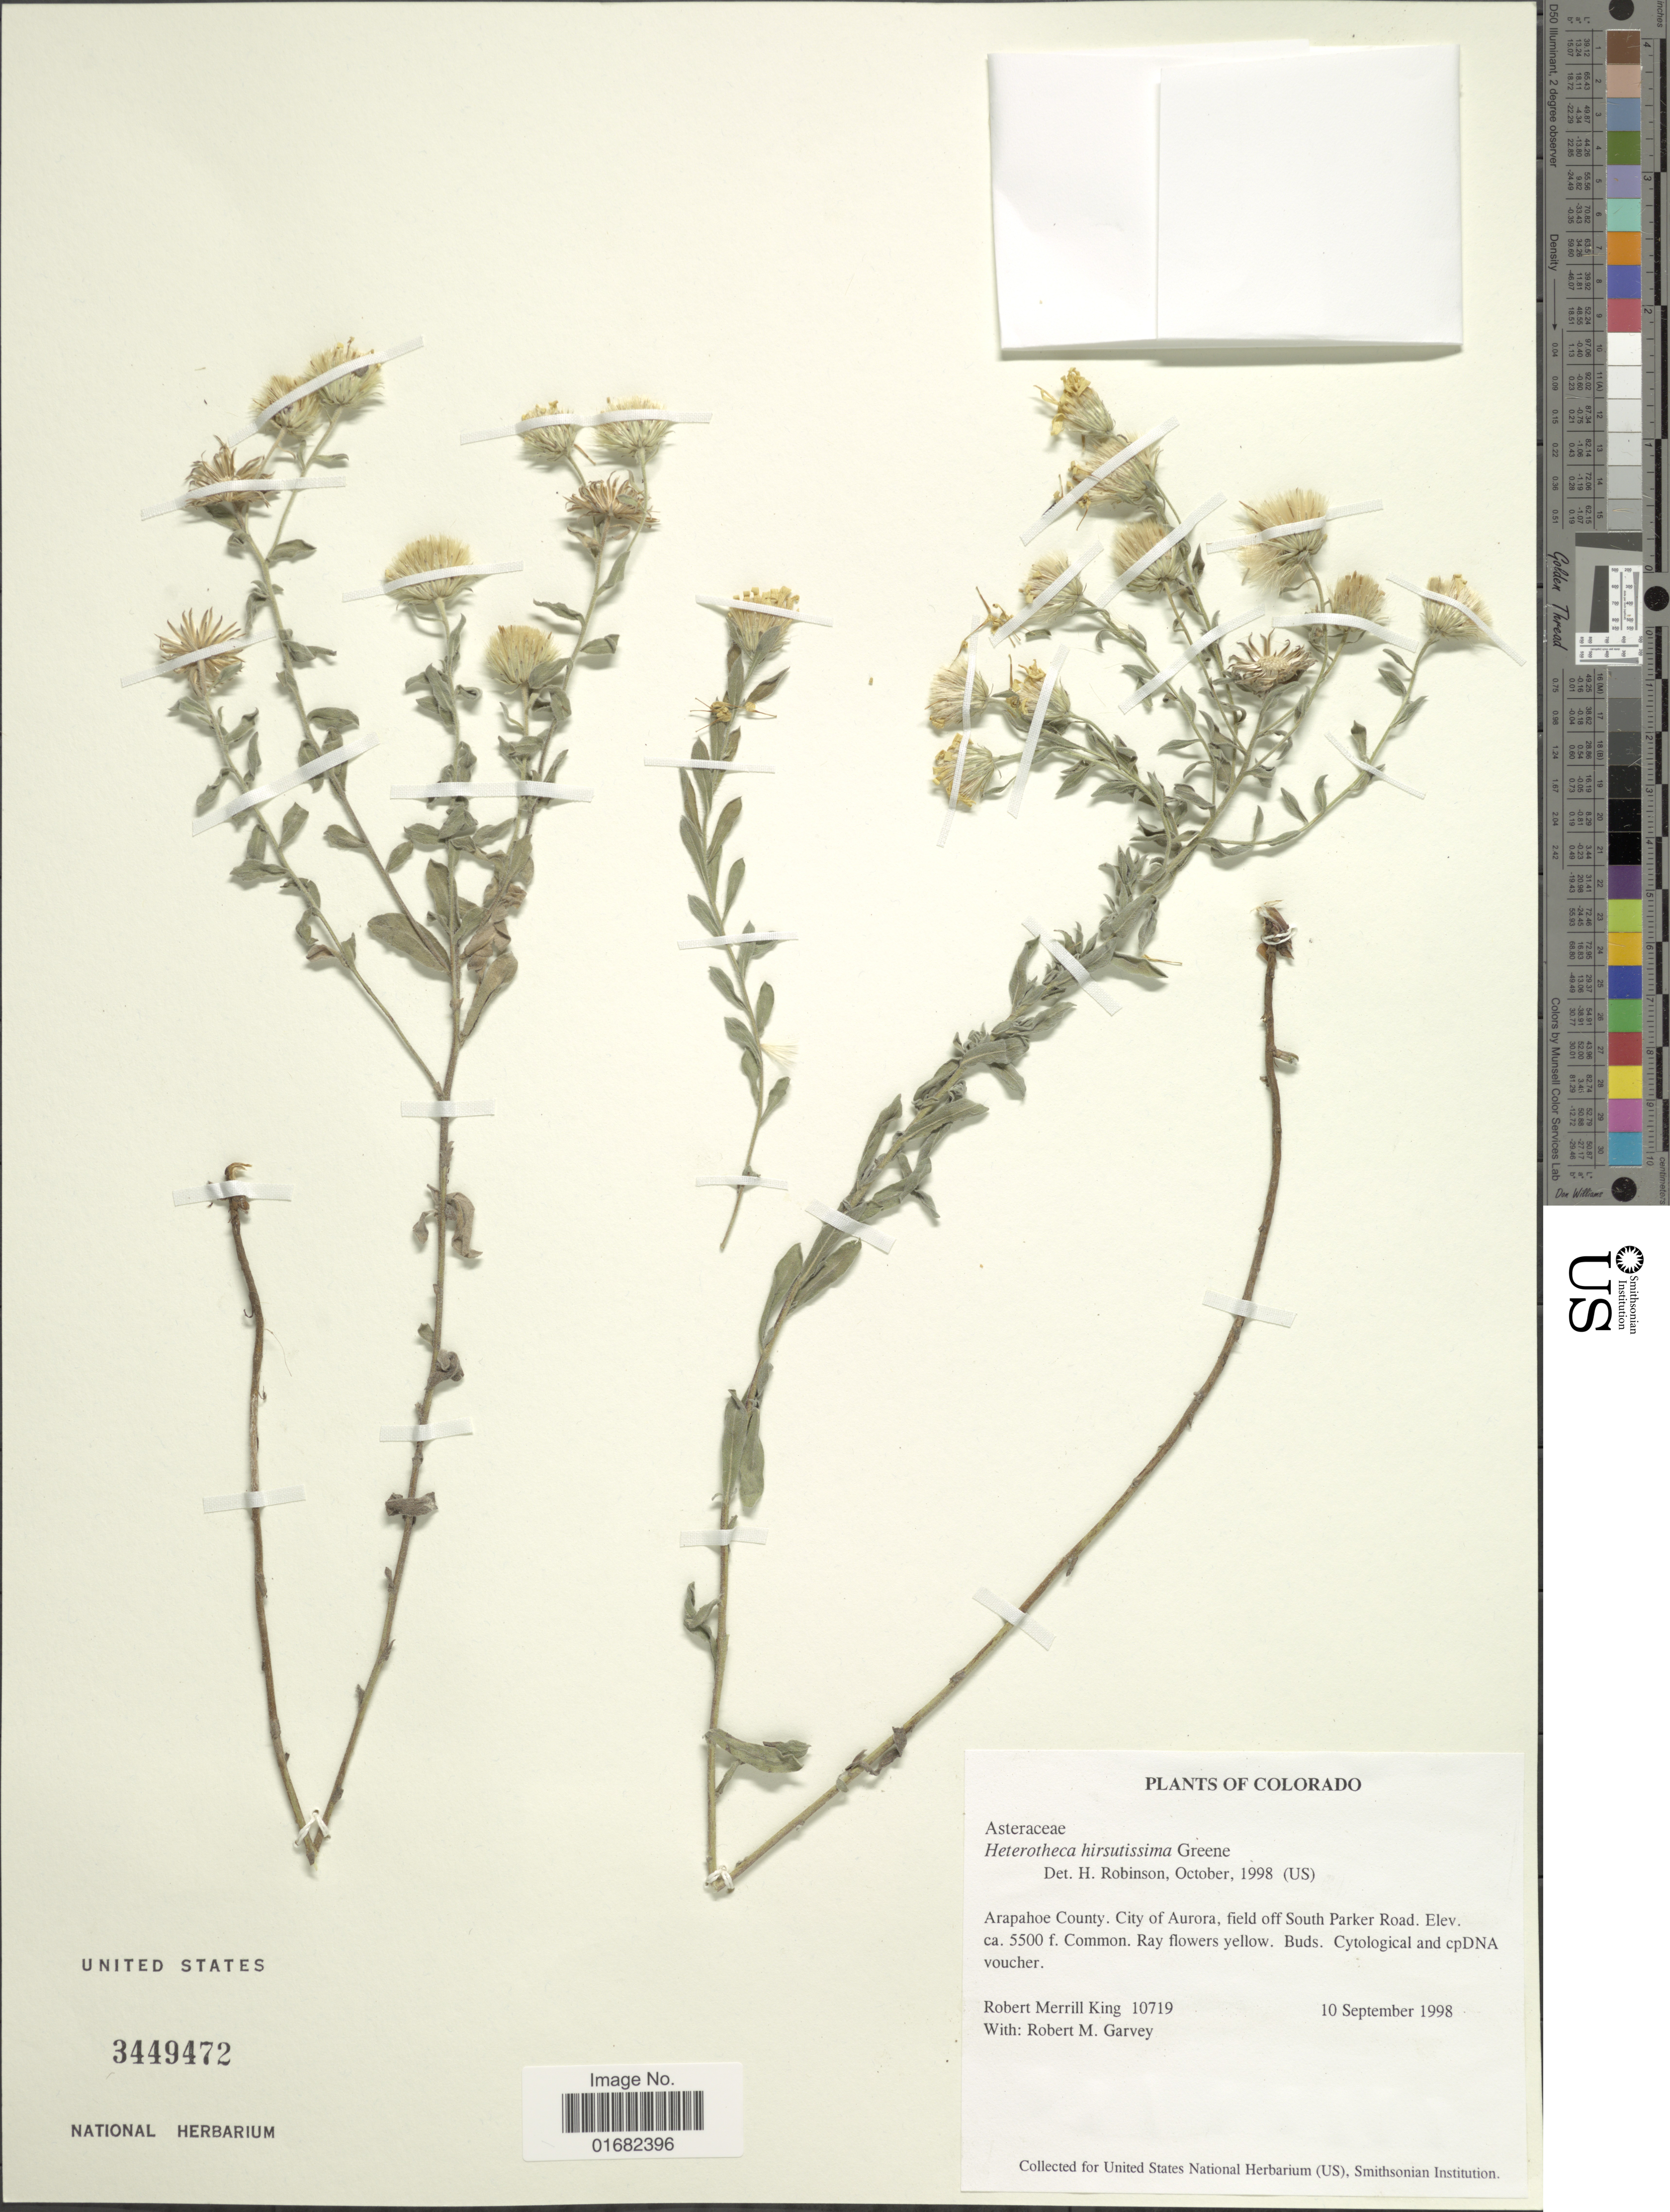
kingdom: Plantae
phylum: Tracheophyta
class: Magnoliopsida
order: Asterales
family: Asteraceae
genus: Heterotheca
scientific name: Heterotheca hirsutissima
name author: Greene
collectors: R. M. King & R. Garvey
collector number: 10719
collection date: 1998-09-10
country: United States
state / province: Colorado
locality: Arapahoe County. City of Aurora, field off South Parker Road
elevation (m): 1676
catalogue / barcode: US 3449472